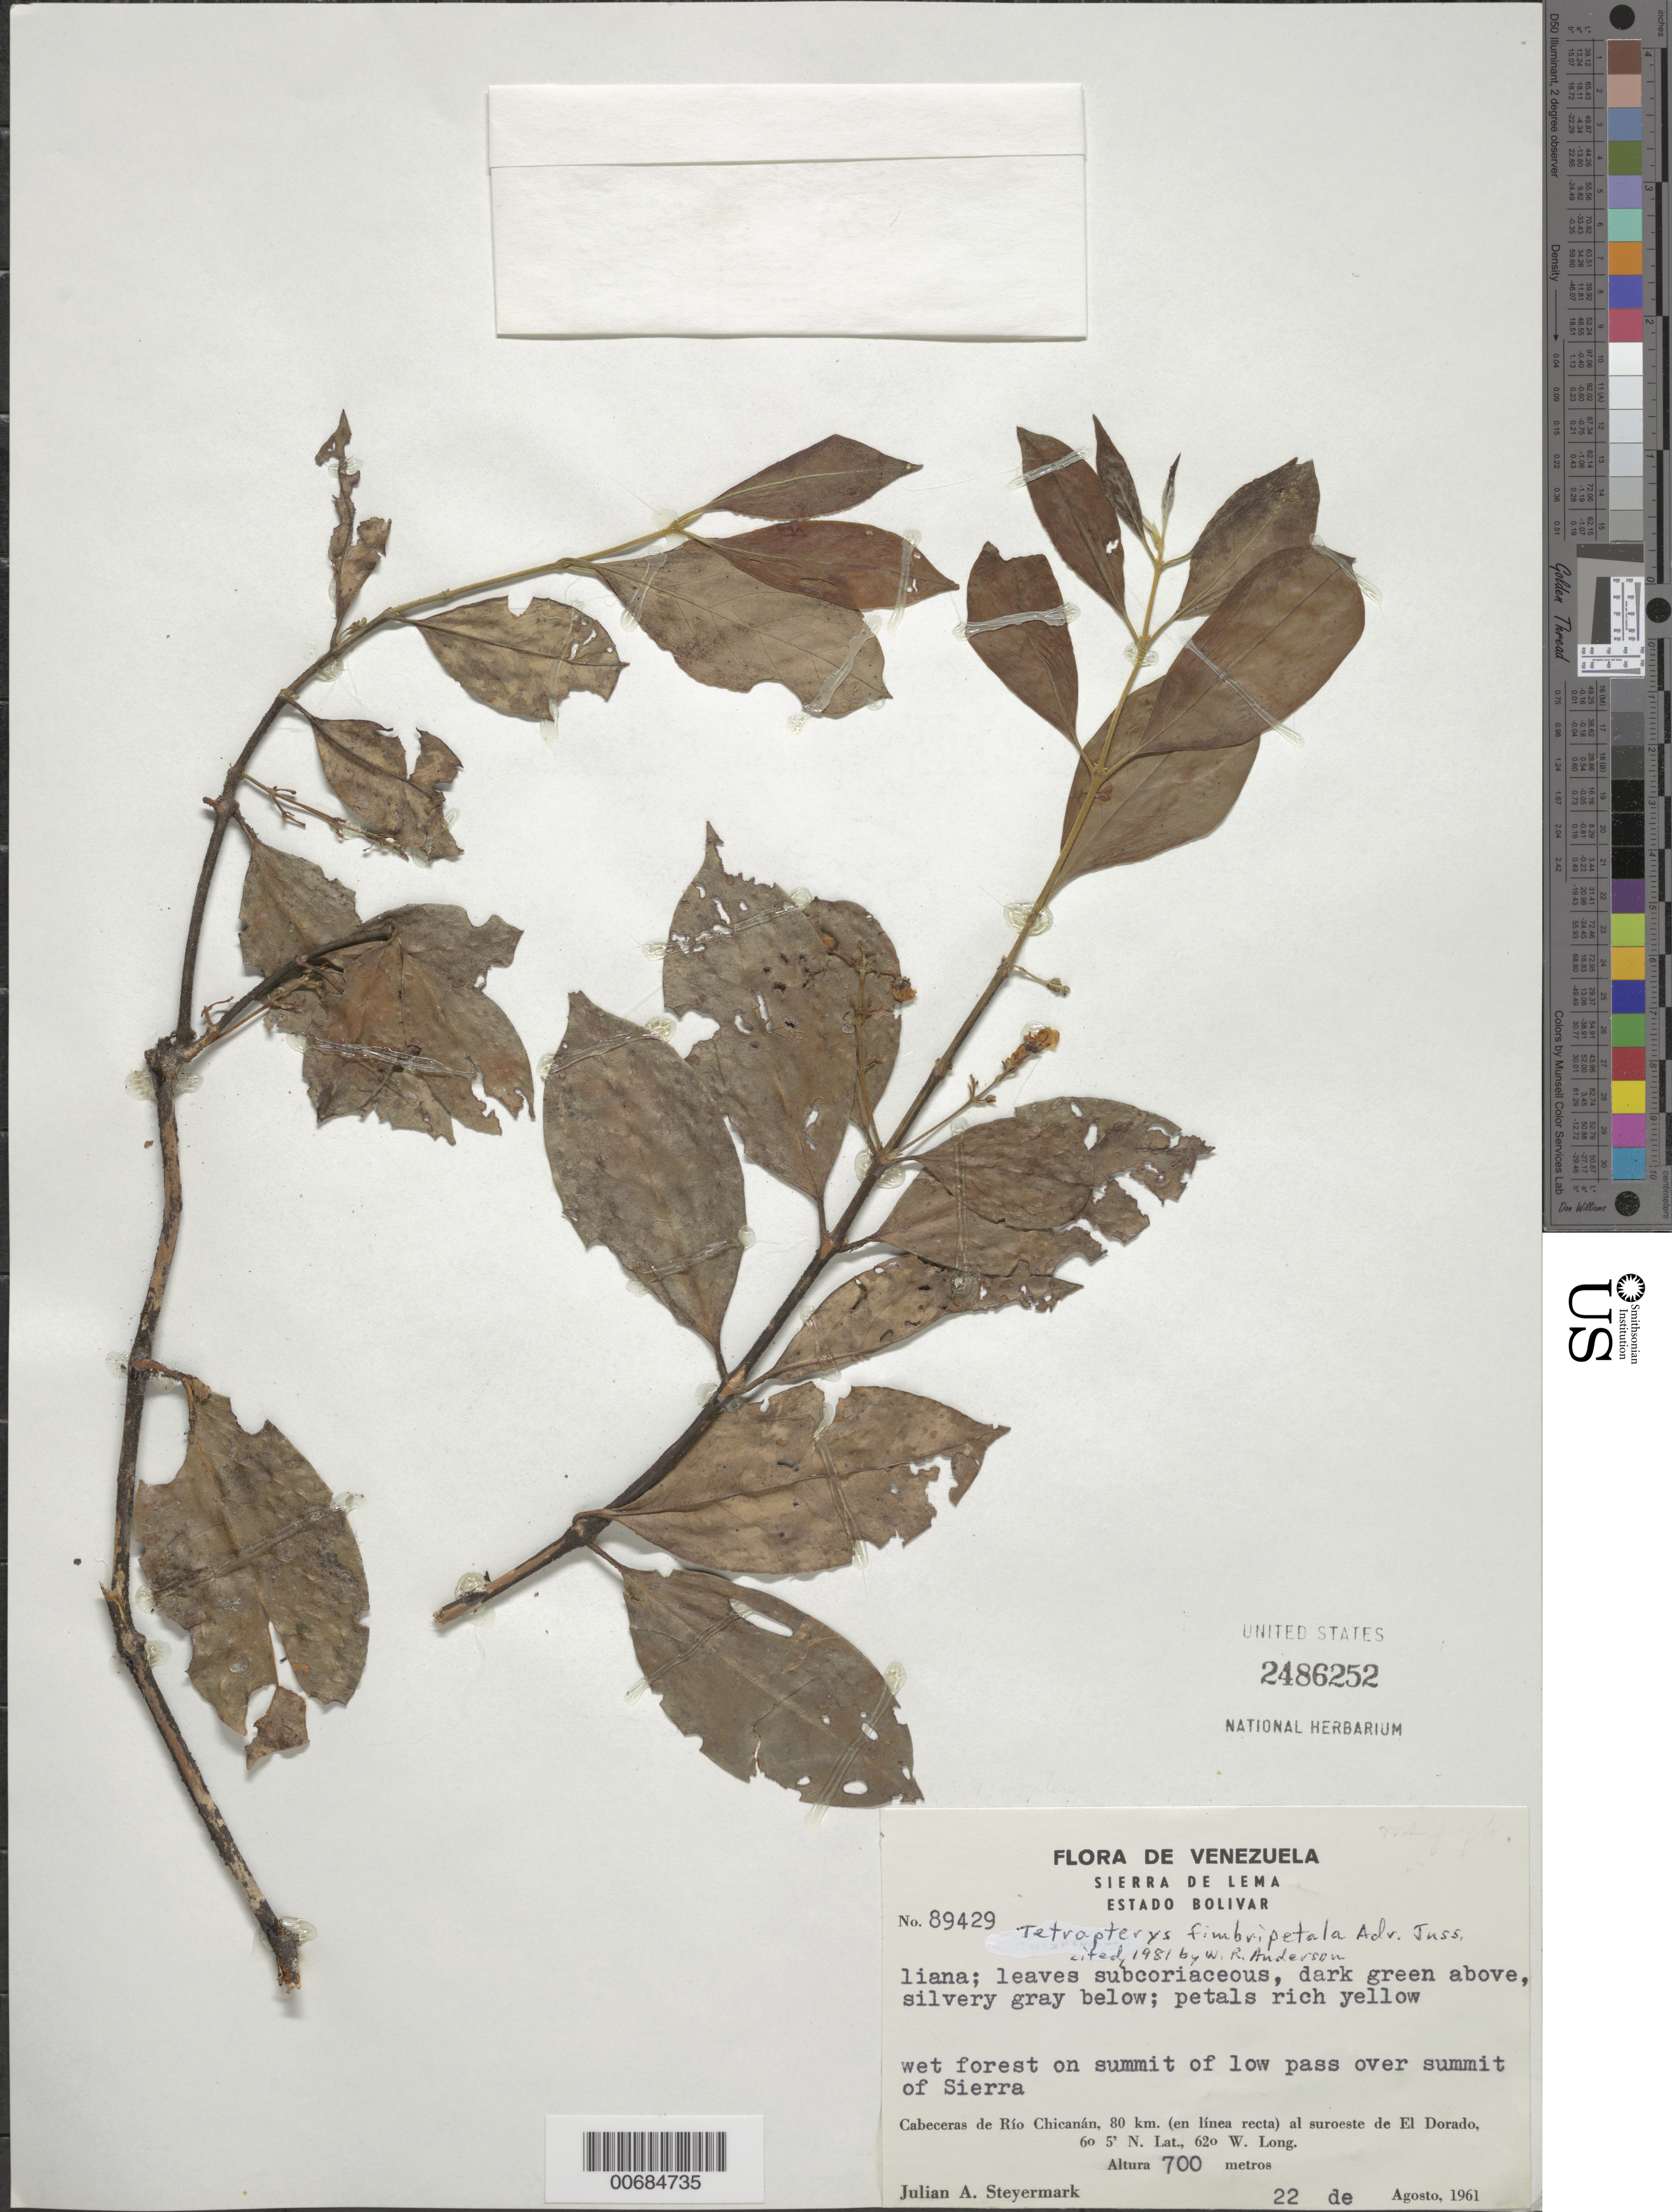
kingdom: Plantae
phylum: Tracheophyta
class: Magnoliopsida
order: Malpighiales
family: Malpighiaceae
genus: Glicophyllum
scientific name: Glicophyllum fimbripetalum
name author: (A. Juss.) R.F. Almeida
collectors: J. Steyermark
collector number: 89429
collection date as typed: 22-Aug-61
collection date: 1961-08-22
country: Venezuela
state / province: Bolívar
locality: Sierra de Lema; Cabeceras de Río Chicanán, 80 km (in a straight line) to southwest of El Dorado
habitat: Wet forest on summit of low pass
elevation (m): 700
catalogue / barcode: US 2486252